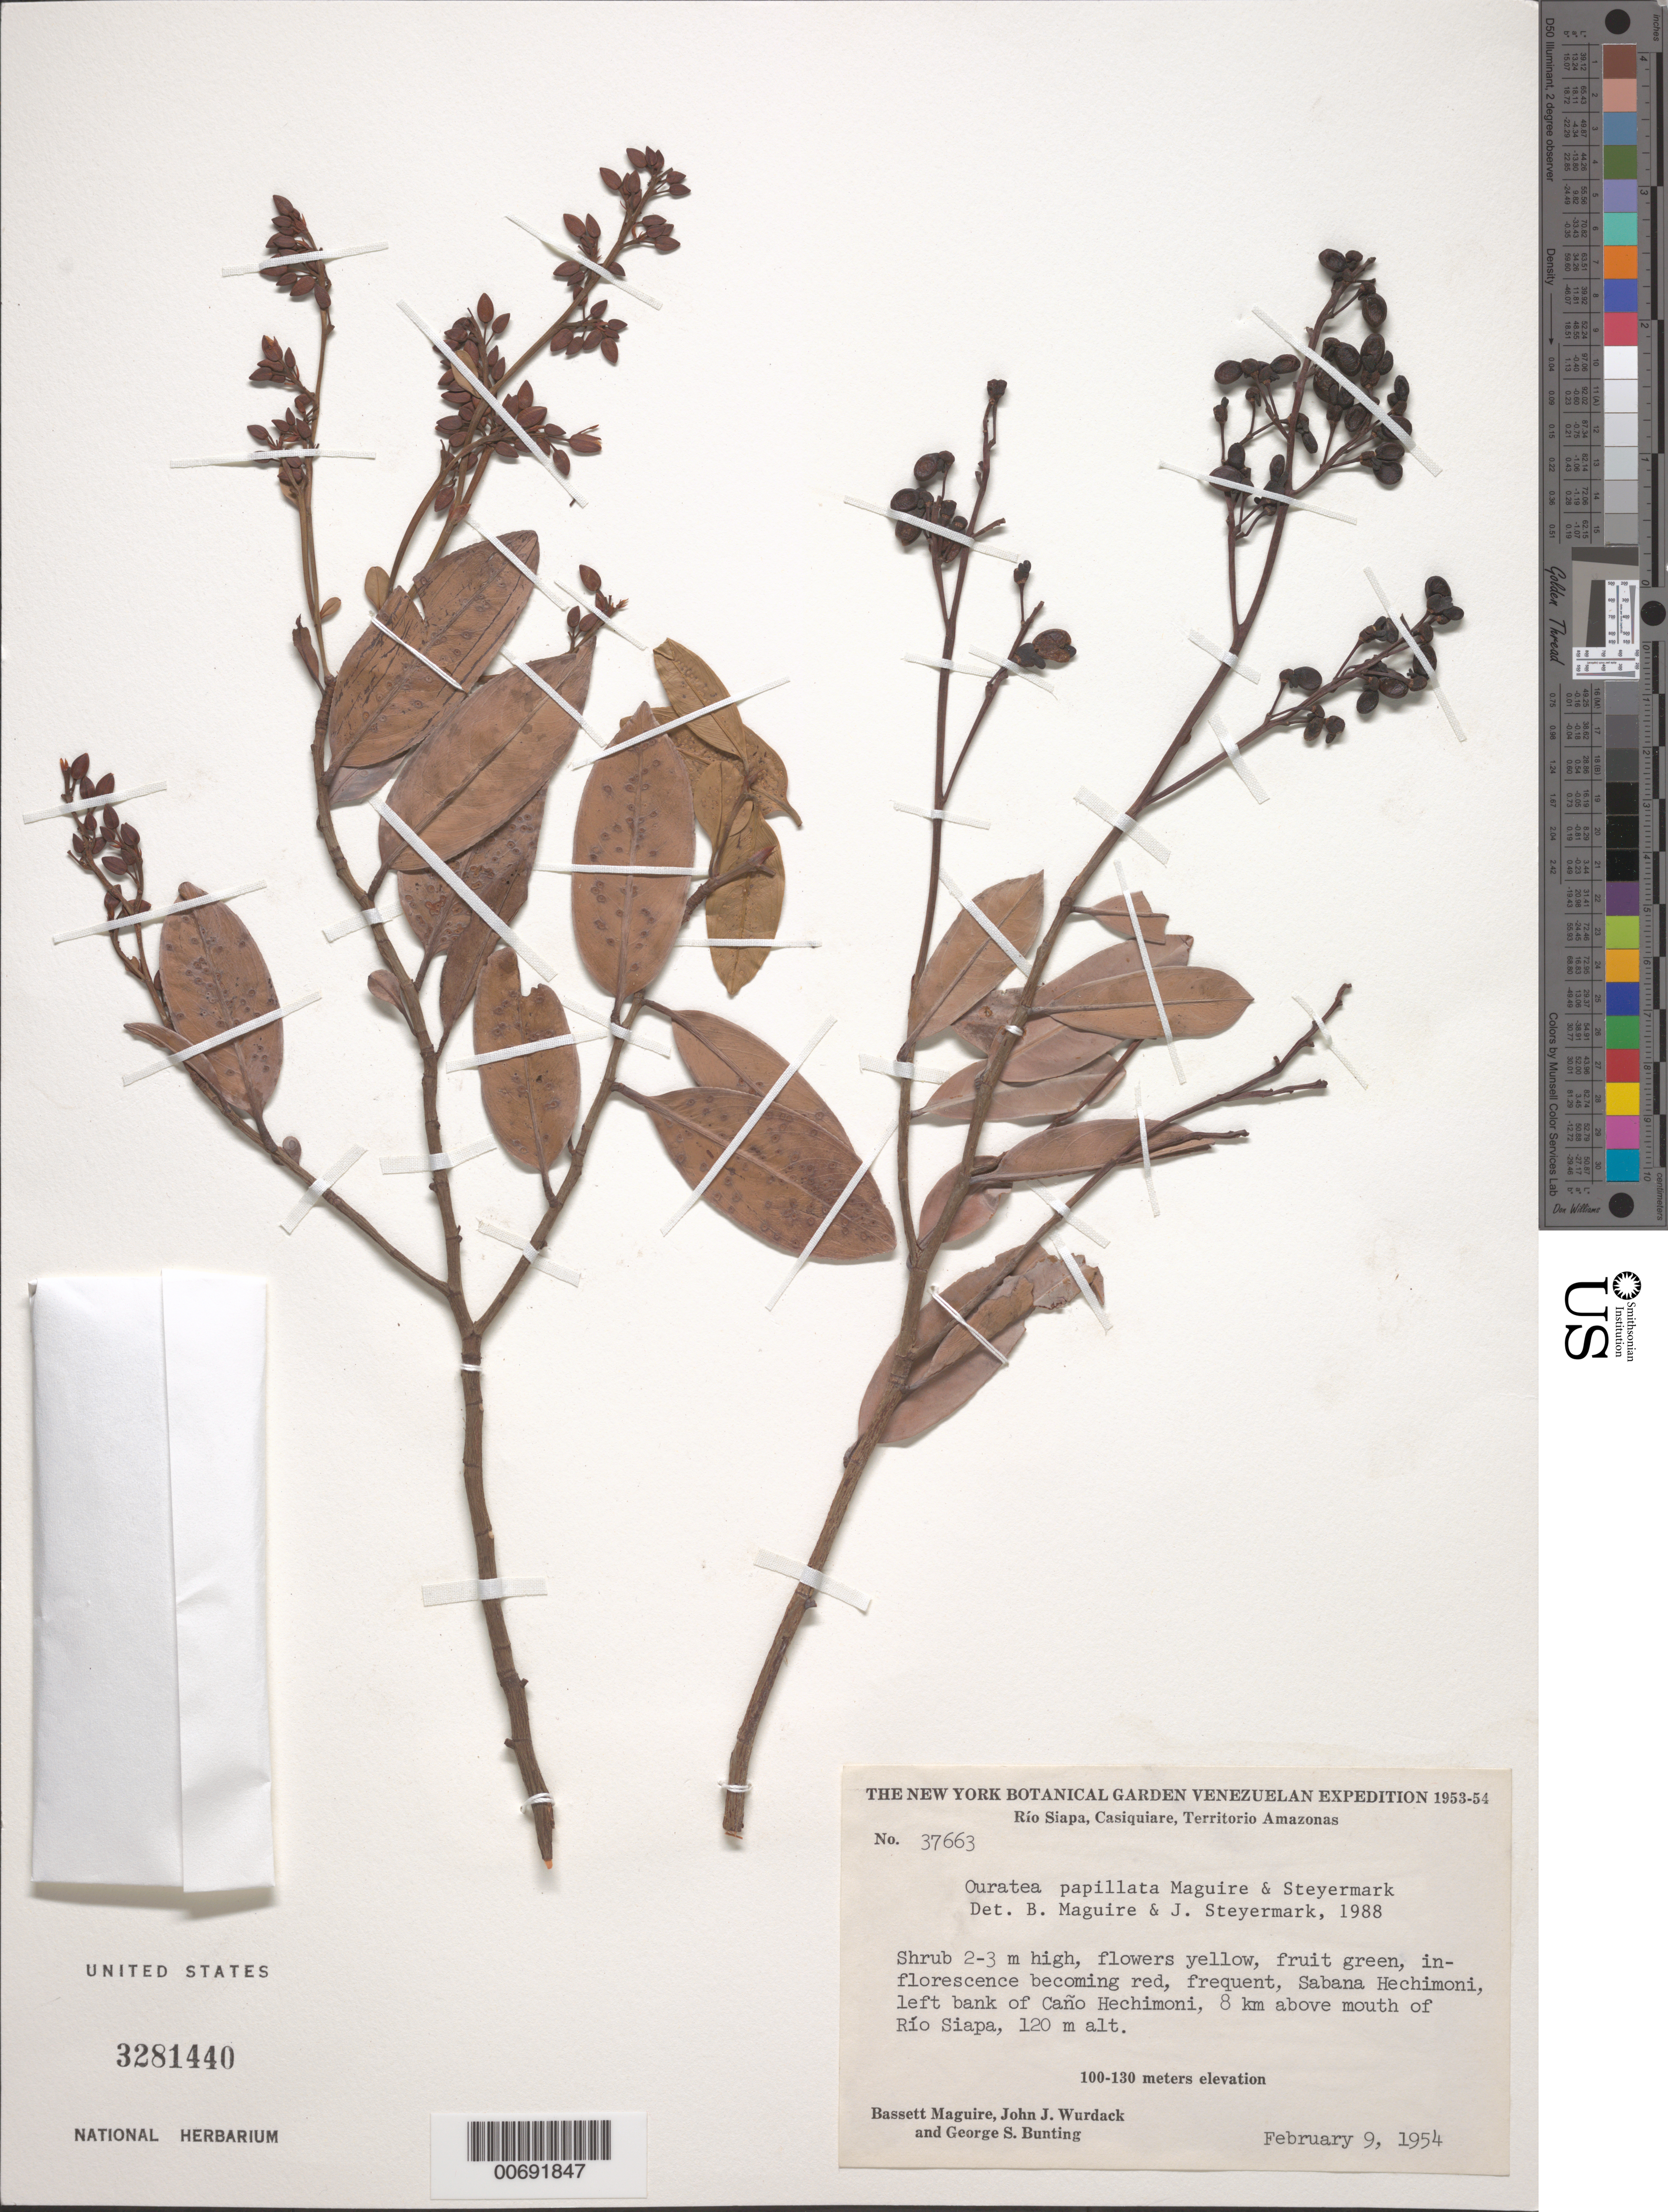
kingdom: Plantae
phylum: Tracheophyta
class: Magnoliopsida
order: Malpighiales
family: Ochnaceae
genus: Ouratea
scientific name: Ouratea papillata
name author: Maguire & Steyerm.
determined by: Steyermark, J. A.; Maguire, B.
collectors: B. Maguire, J. J. Wurdack & G. S. Bunting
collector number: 37663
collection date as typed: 9-Feb-54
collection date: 1954-02-09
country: Venezuela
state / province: Amazonas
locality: Sabana Hechimoni, 8 km above mouth of Caño Hechimoni; Río Siapa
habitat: Savanna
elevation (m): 120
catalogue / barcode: US 3281440